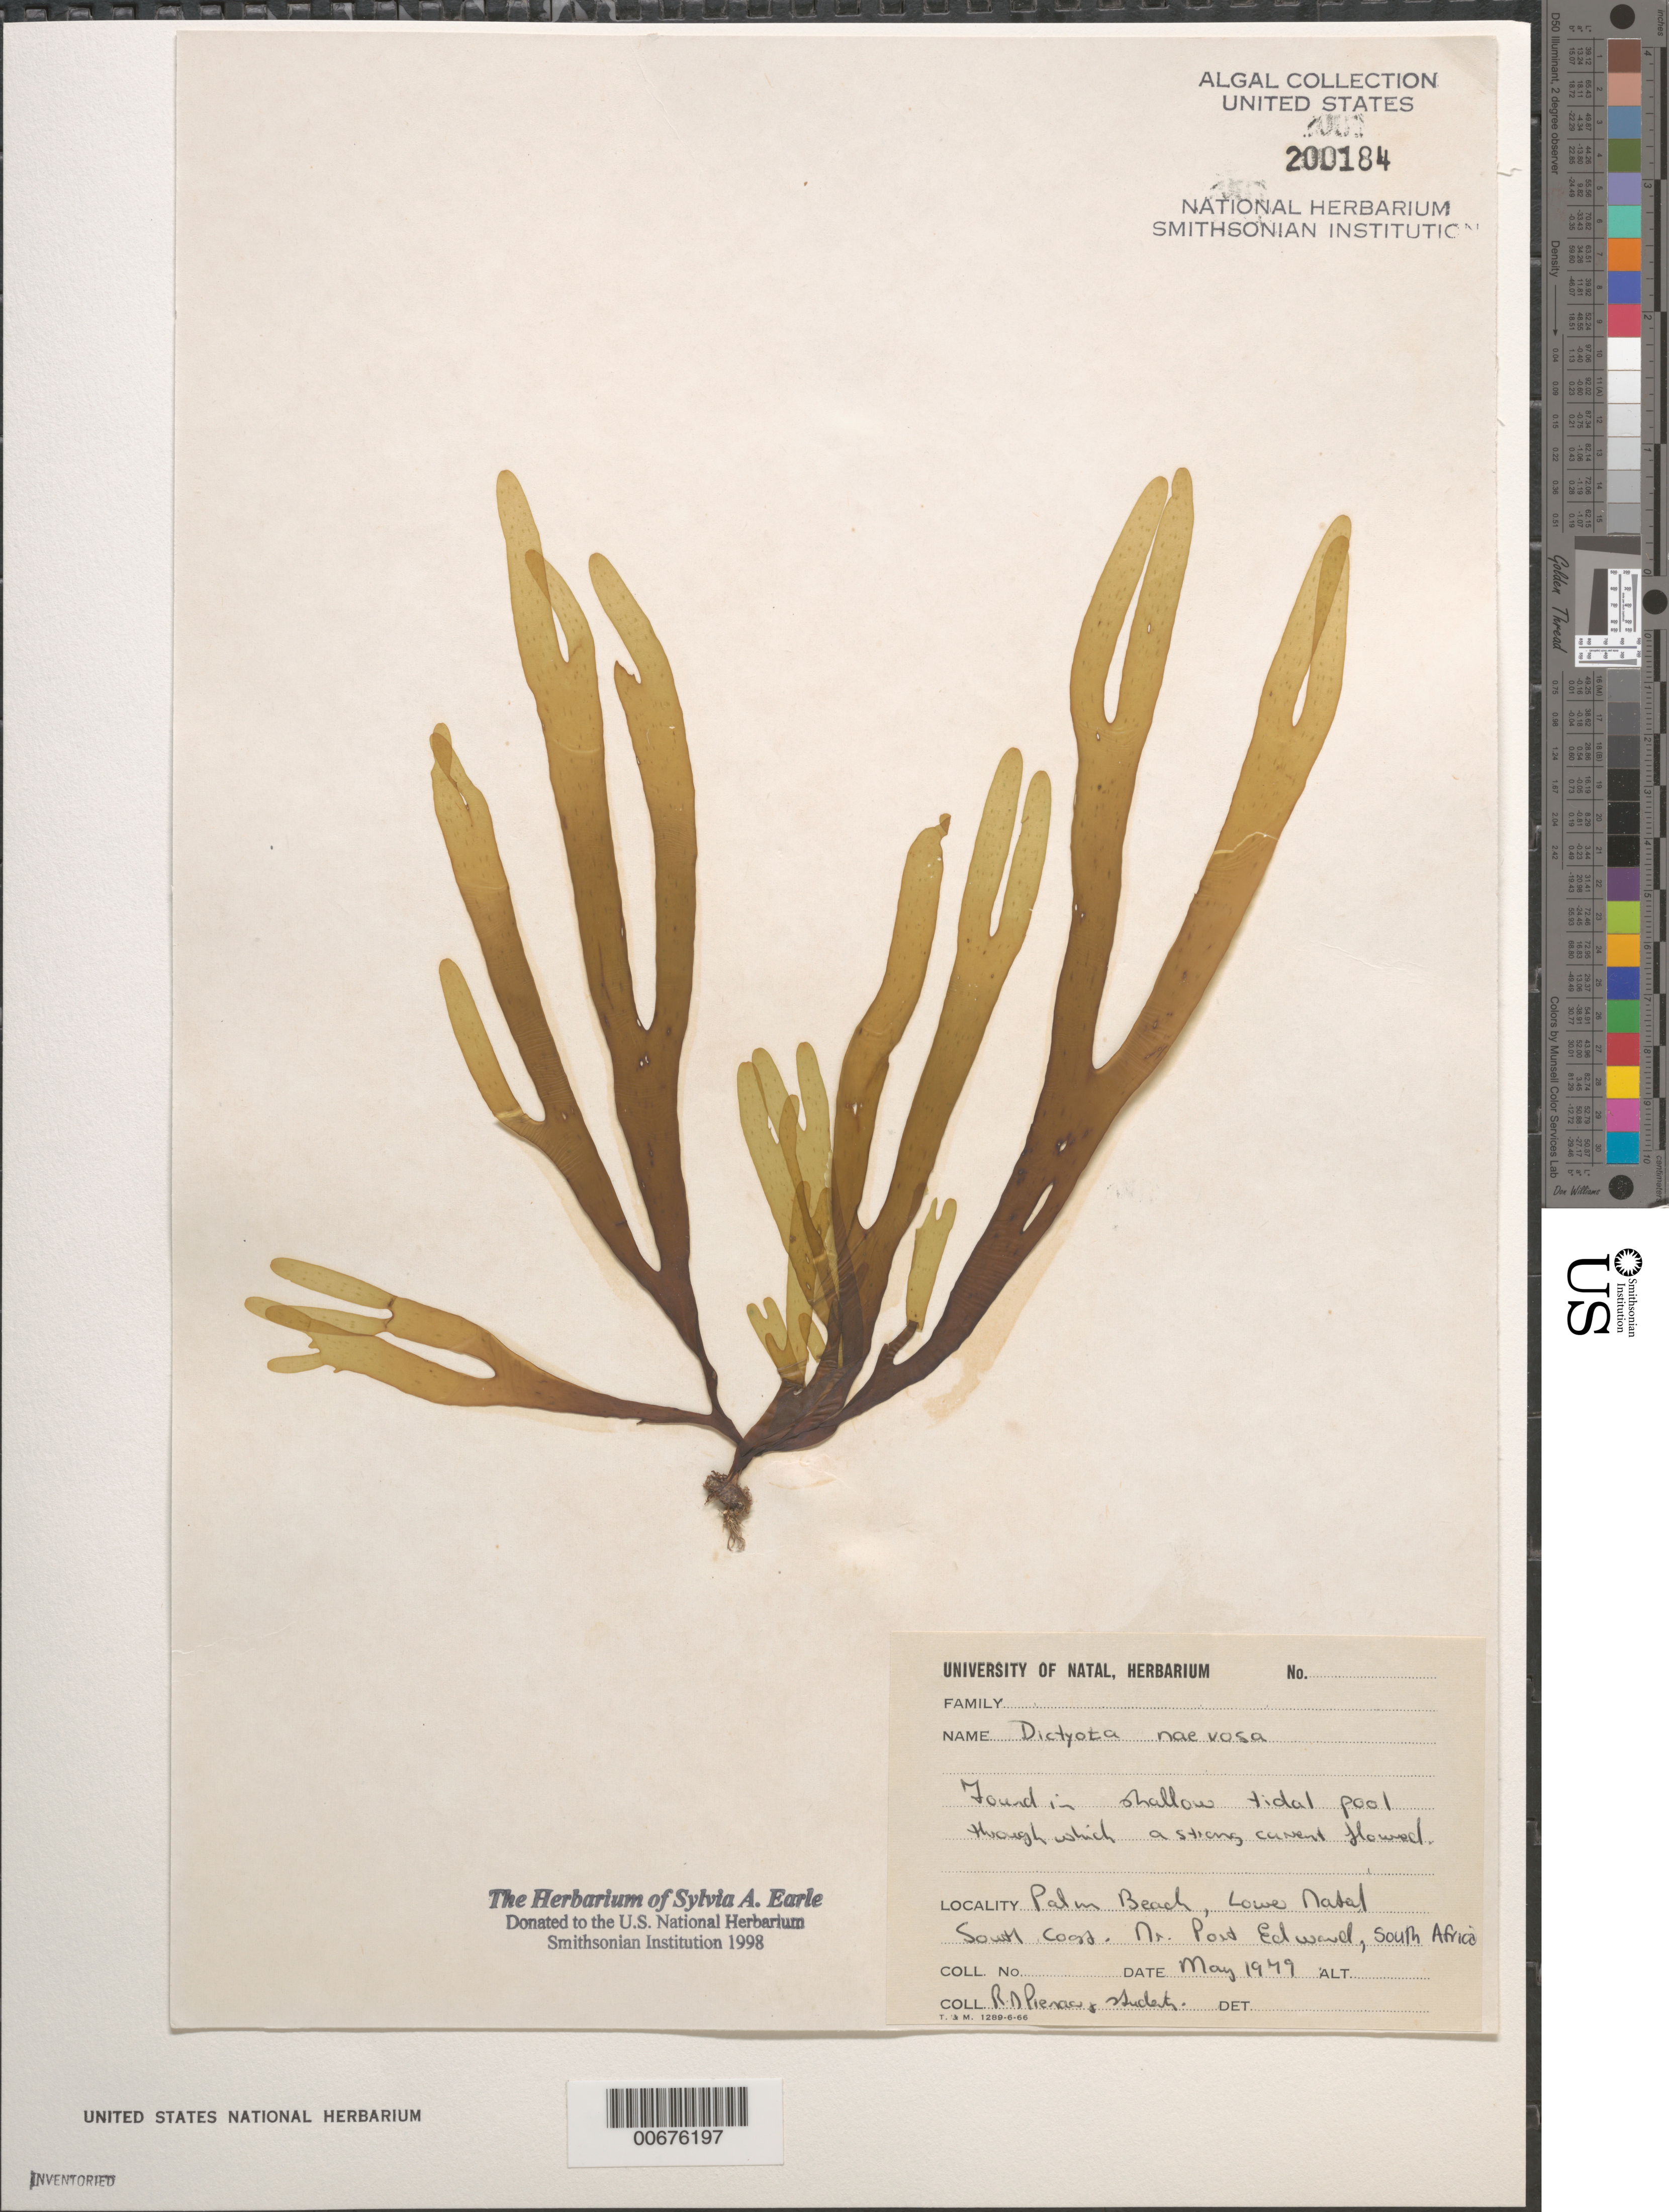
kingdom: Chromista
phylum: Ochrophyta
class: Phaeophyceae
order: Dictyotales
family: Dictyotaceae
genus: Dictyota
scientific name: Dictyota naevosa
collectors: R. Pienaar & Students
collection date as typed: May 1979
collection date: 1979-05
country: South Africa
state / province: KwaZulu-Natal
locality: Palm Beach, near Port Edward, South Coast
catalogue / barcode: US 200184